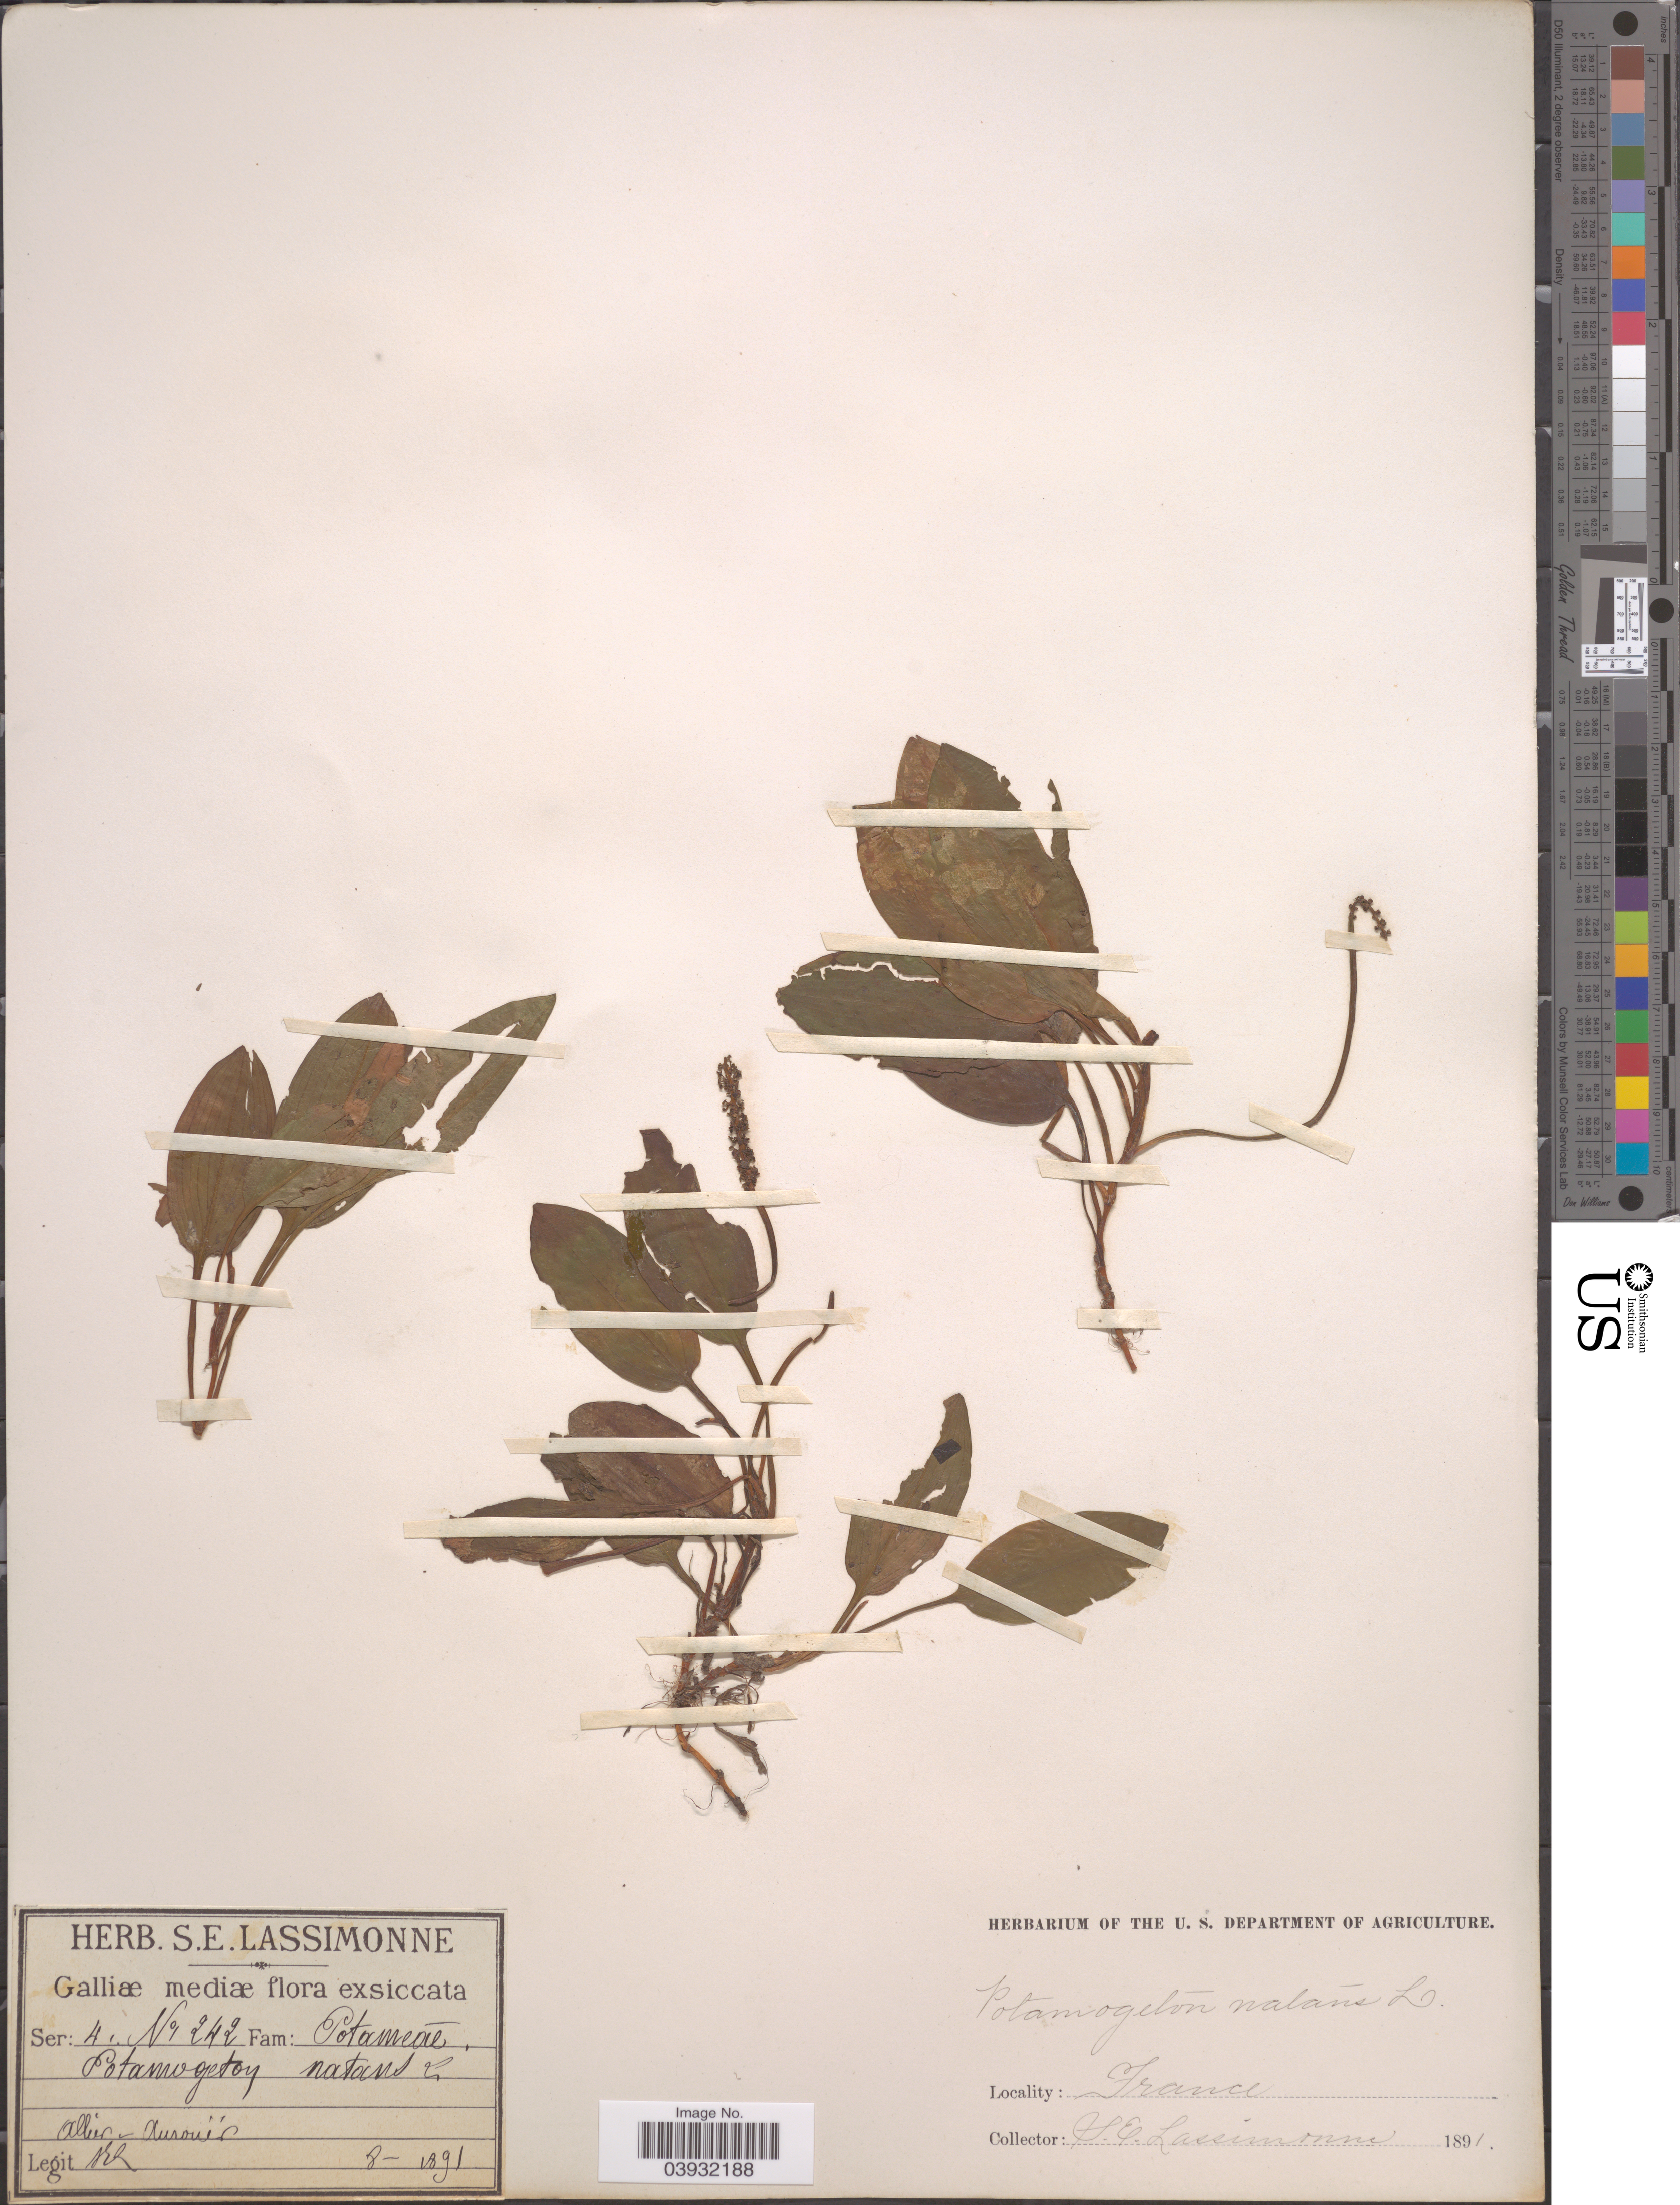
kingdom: Plantae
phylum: Tracheophyta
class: Liliopsida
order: Alismatales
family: Potamogetonaceae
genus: Potamogeton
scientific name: Potamogeton natans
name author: L.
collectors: S. Lassimonne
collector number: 242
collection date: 1891-08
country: France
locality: Galliæ mediæ. Allier-Aurouër.